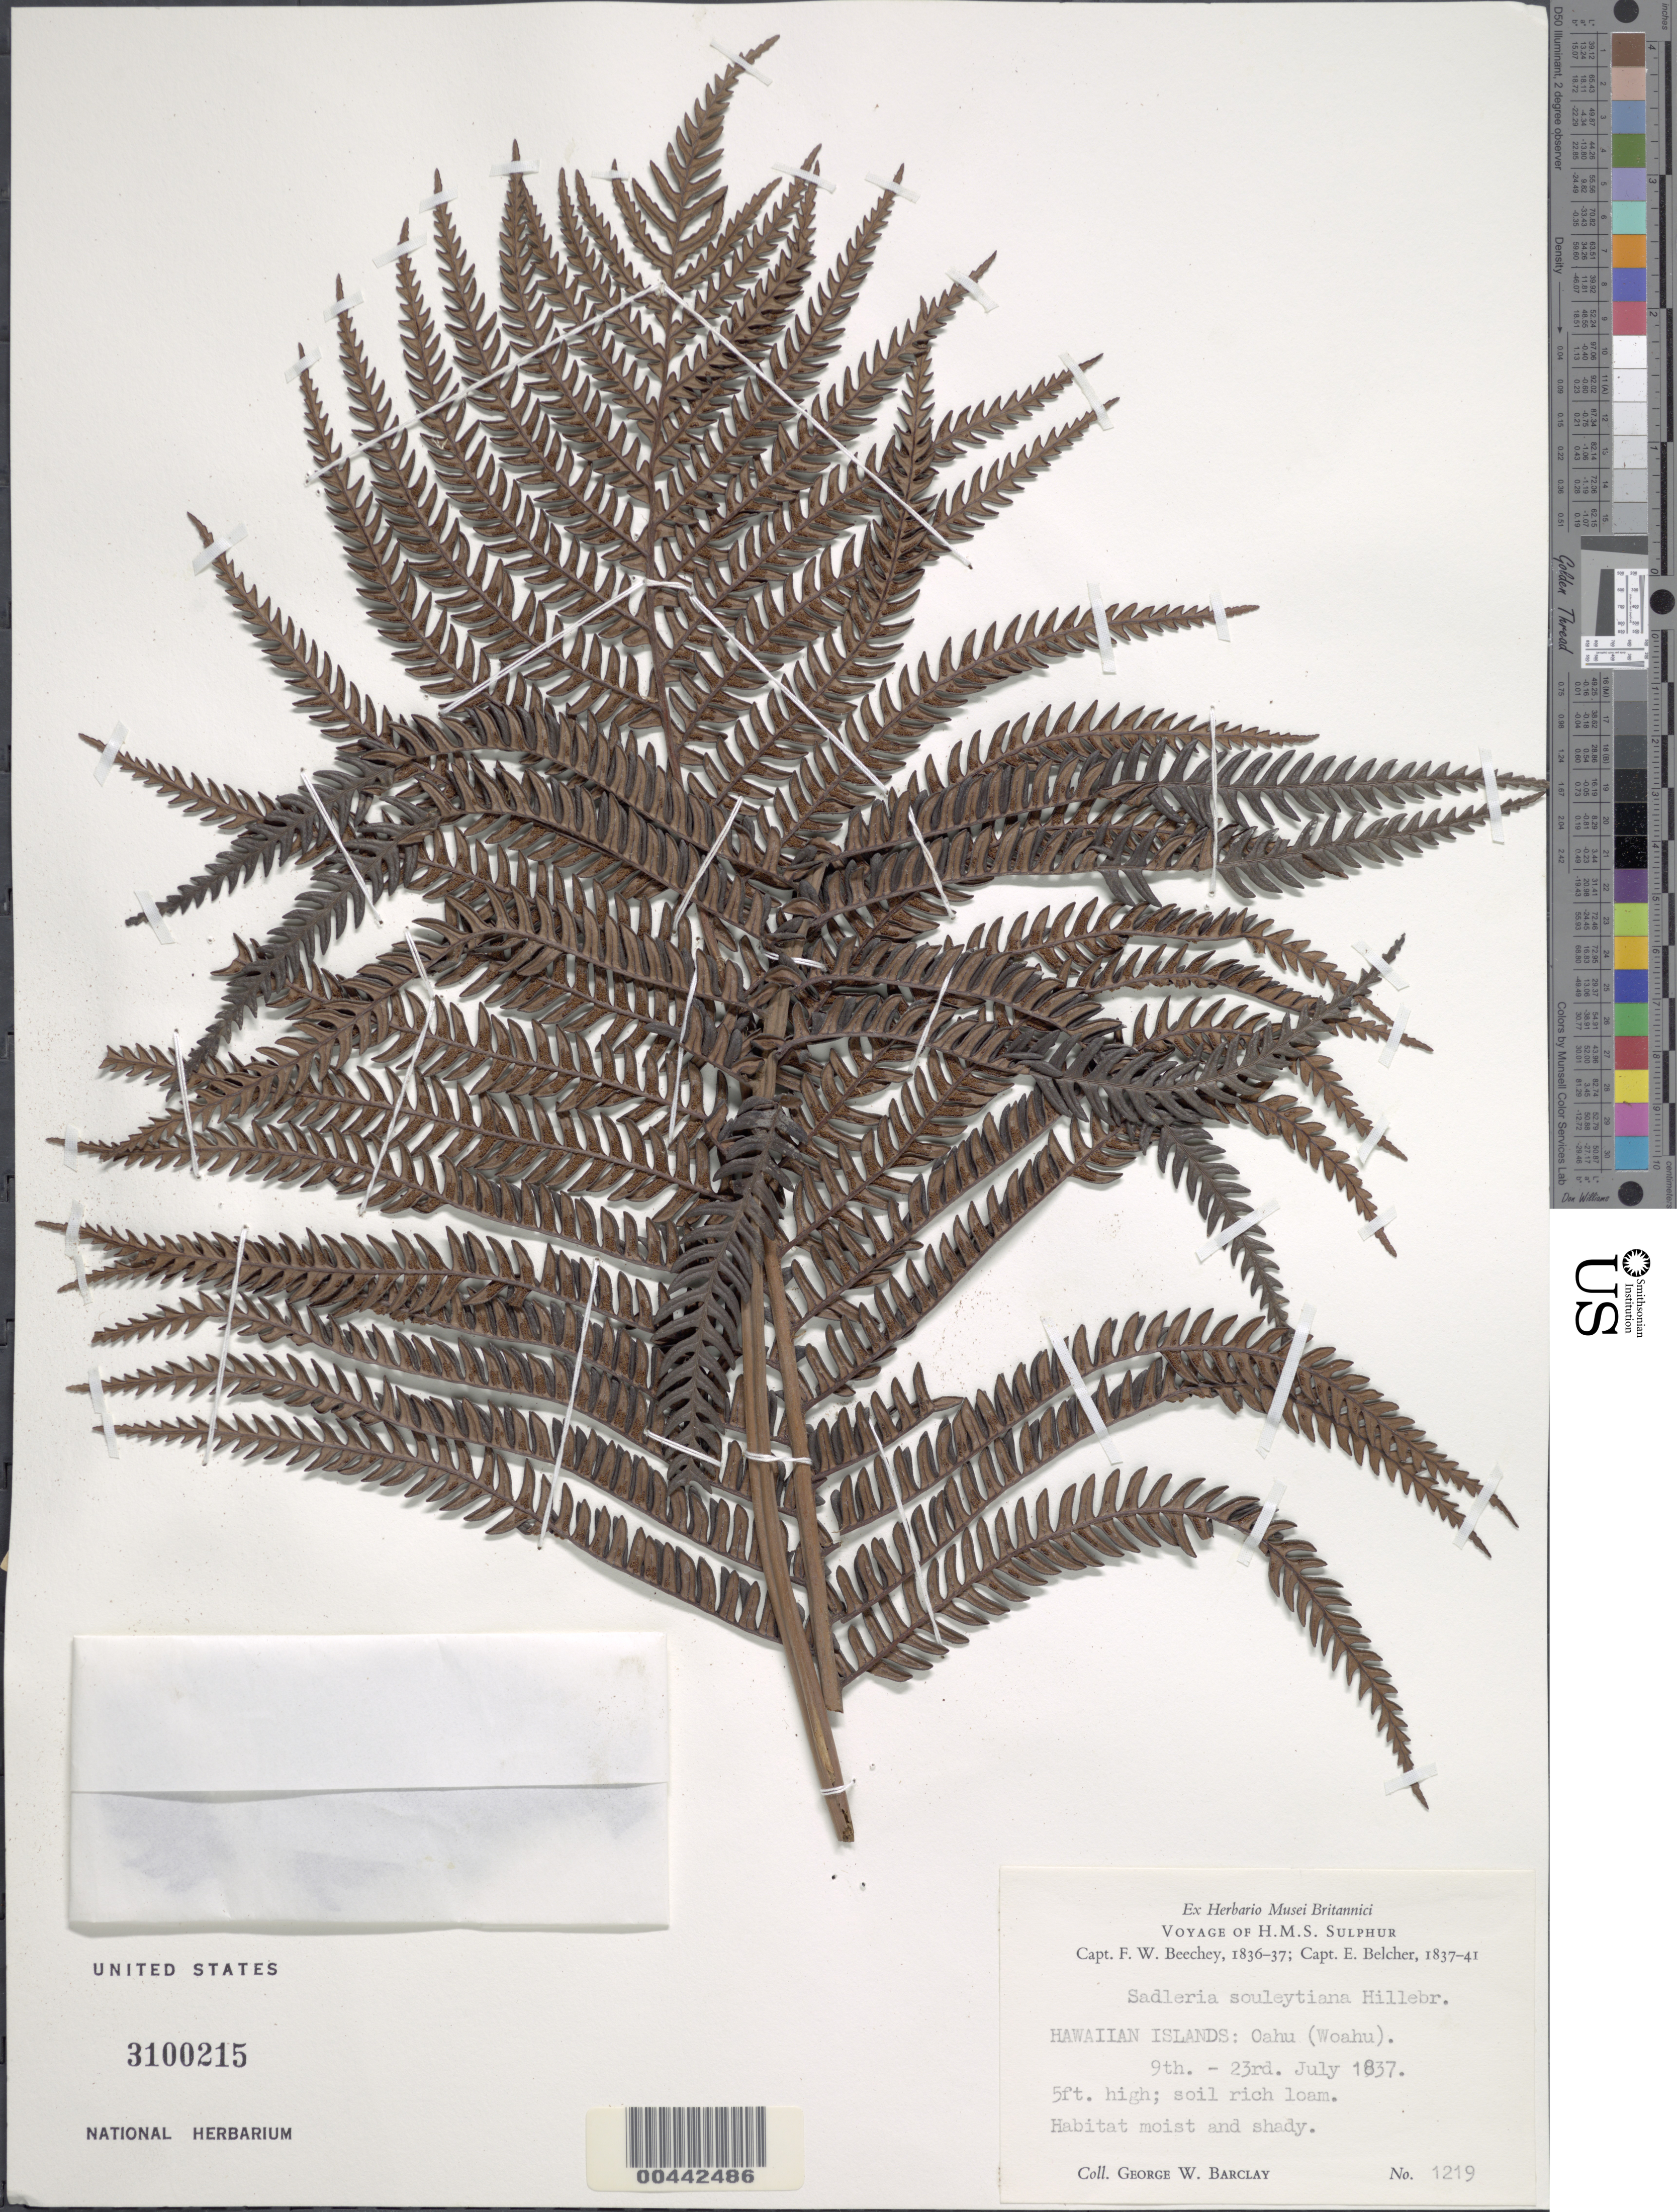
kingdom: Plantae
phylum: Tracheophyta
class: Polypodiopsida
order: Polypodiales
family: Blechnaceae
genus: Sadleria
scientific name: Sadleria souleytiana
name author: (Gaudich.) T. Moore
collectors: G. W. Barclay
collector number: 1219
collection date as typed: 9 Jul 1837 to 23 Jul 1837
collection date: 1837-07-09/1837-07-23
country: United States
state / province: Hawaii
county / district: Honolulu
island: Oahu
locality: Hawaiian Islands, Oahu (Woahu)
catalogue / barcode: US 3100215